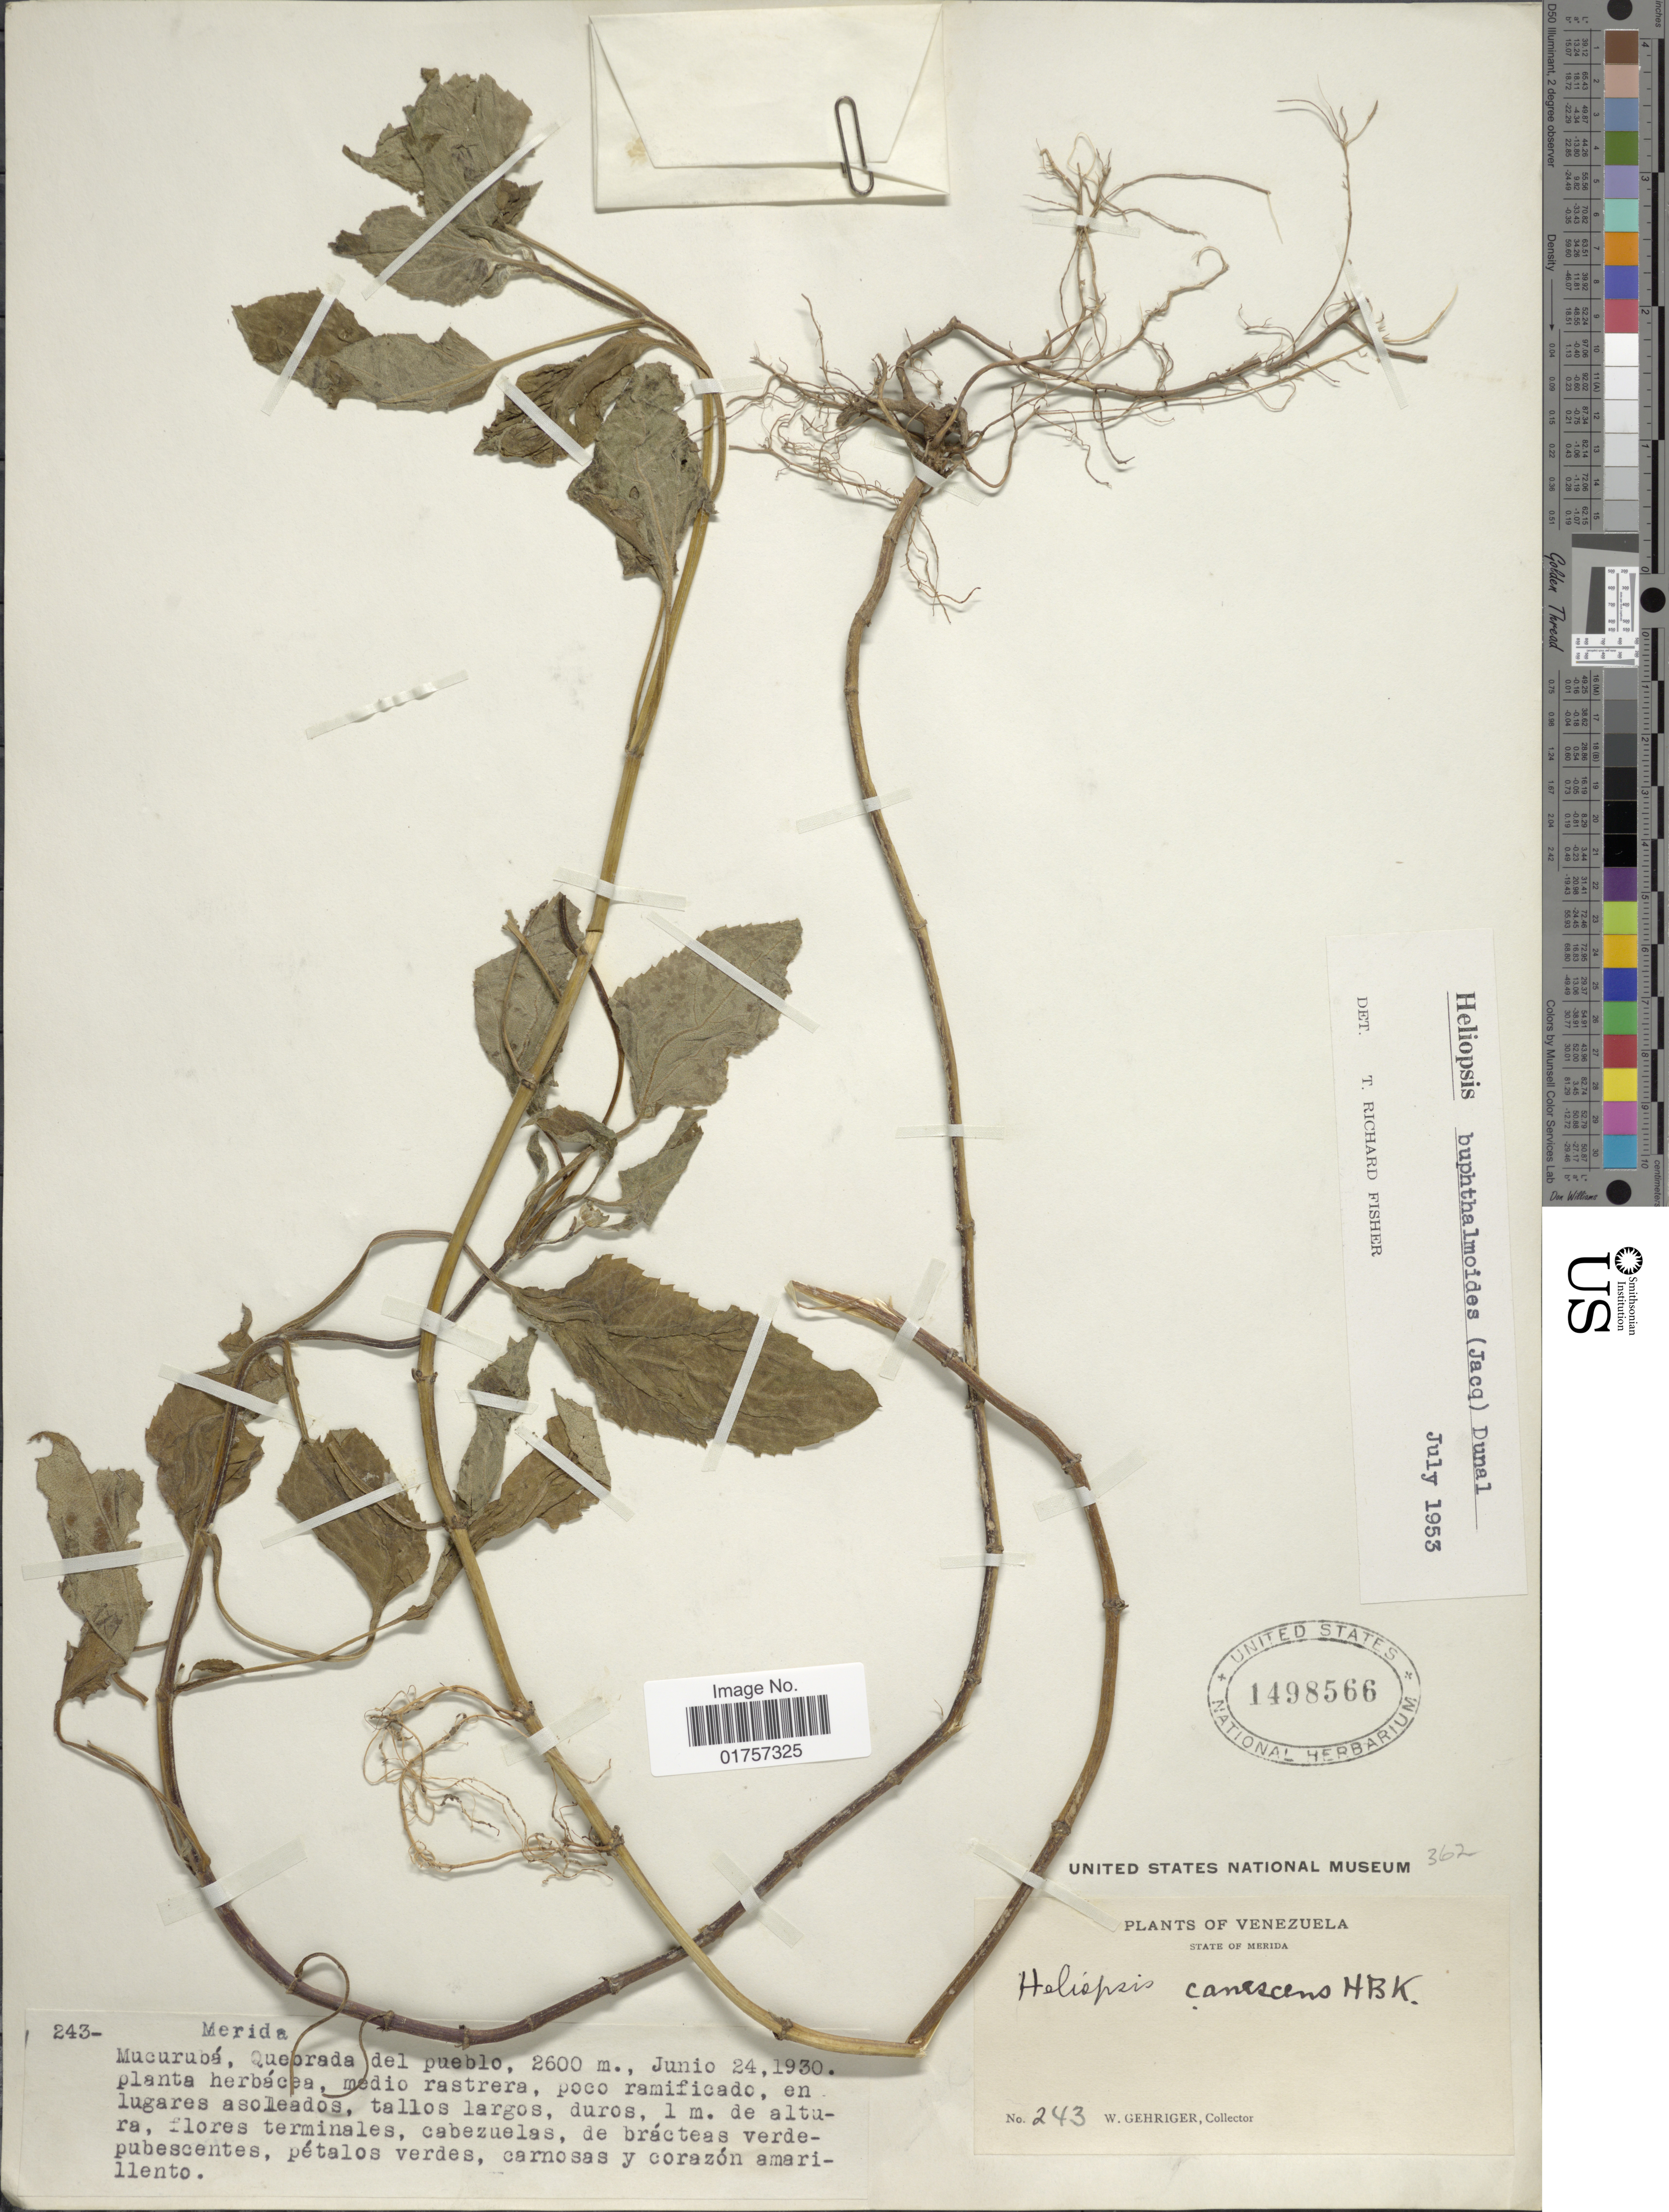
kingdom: Plantae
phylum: Tracheophyta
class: Magnoliopsida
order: Asterales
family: Asteraceae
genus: Heliopsis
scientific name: Heliopsis buphthalmoides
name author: (Jacq.) Dunal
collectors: W. Gehriger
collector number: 243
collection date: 1930-06-24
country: Venezuela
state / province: Mérida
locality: Mucurubá, Quebrada del pueblo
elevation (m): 2600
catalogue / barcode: US 1498566